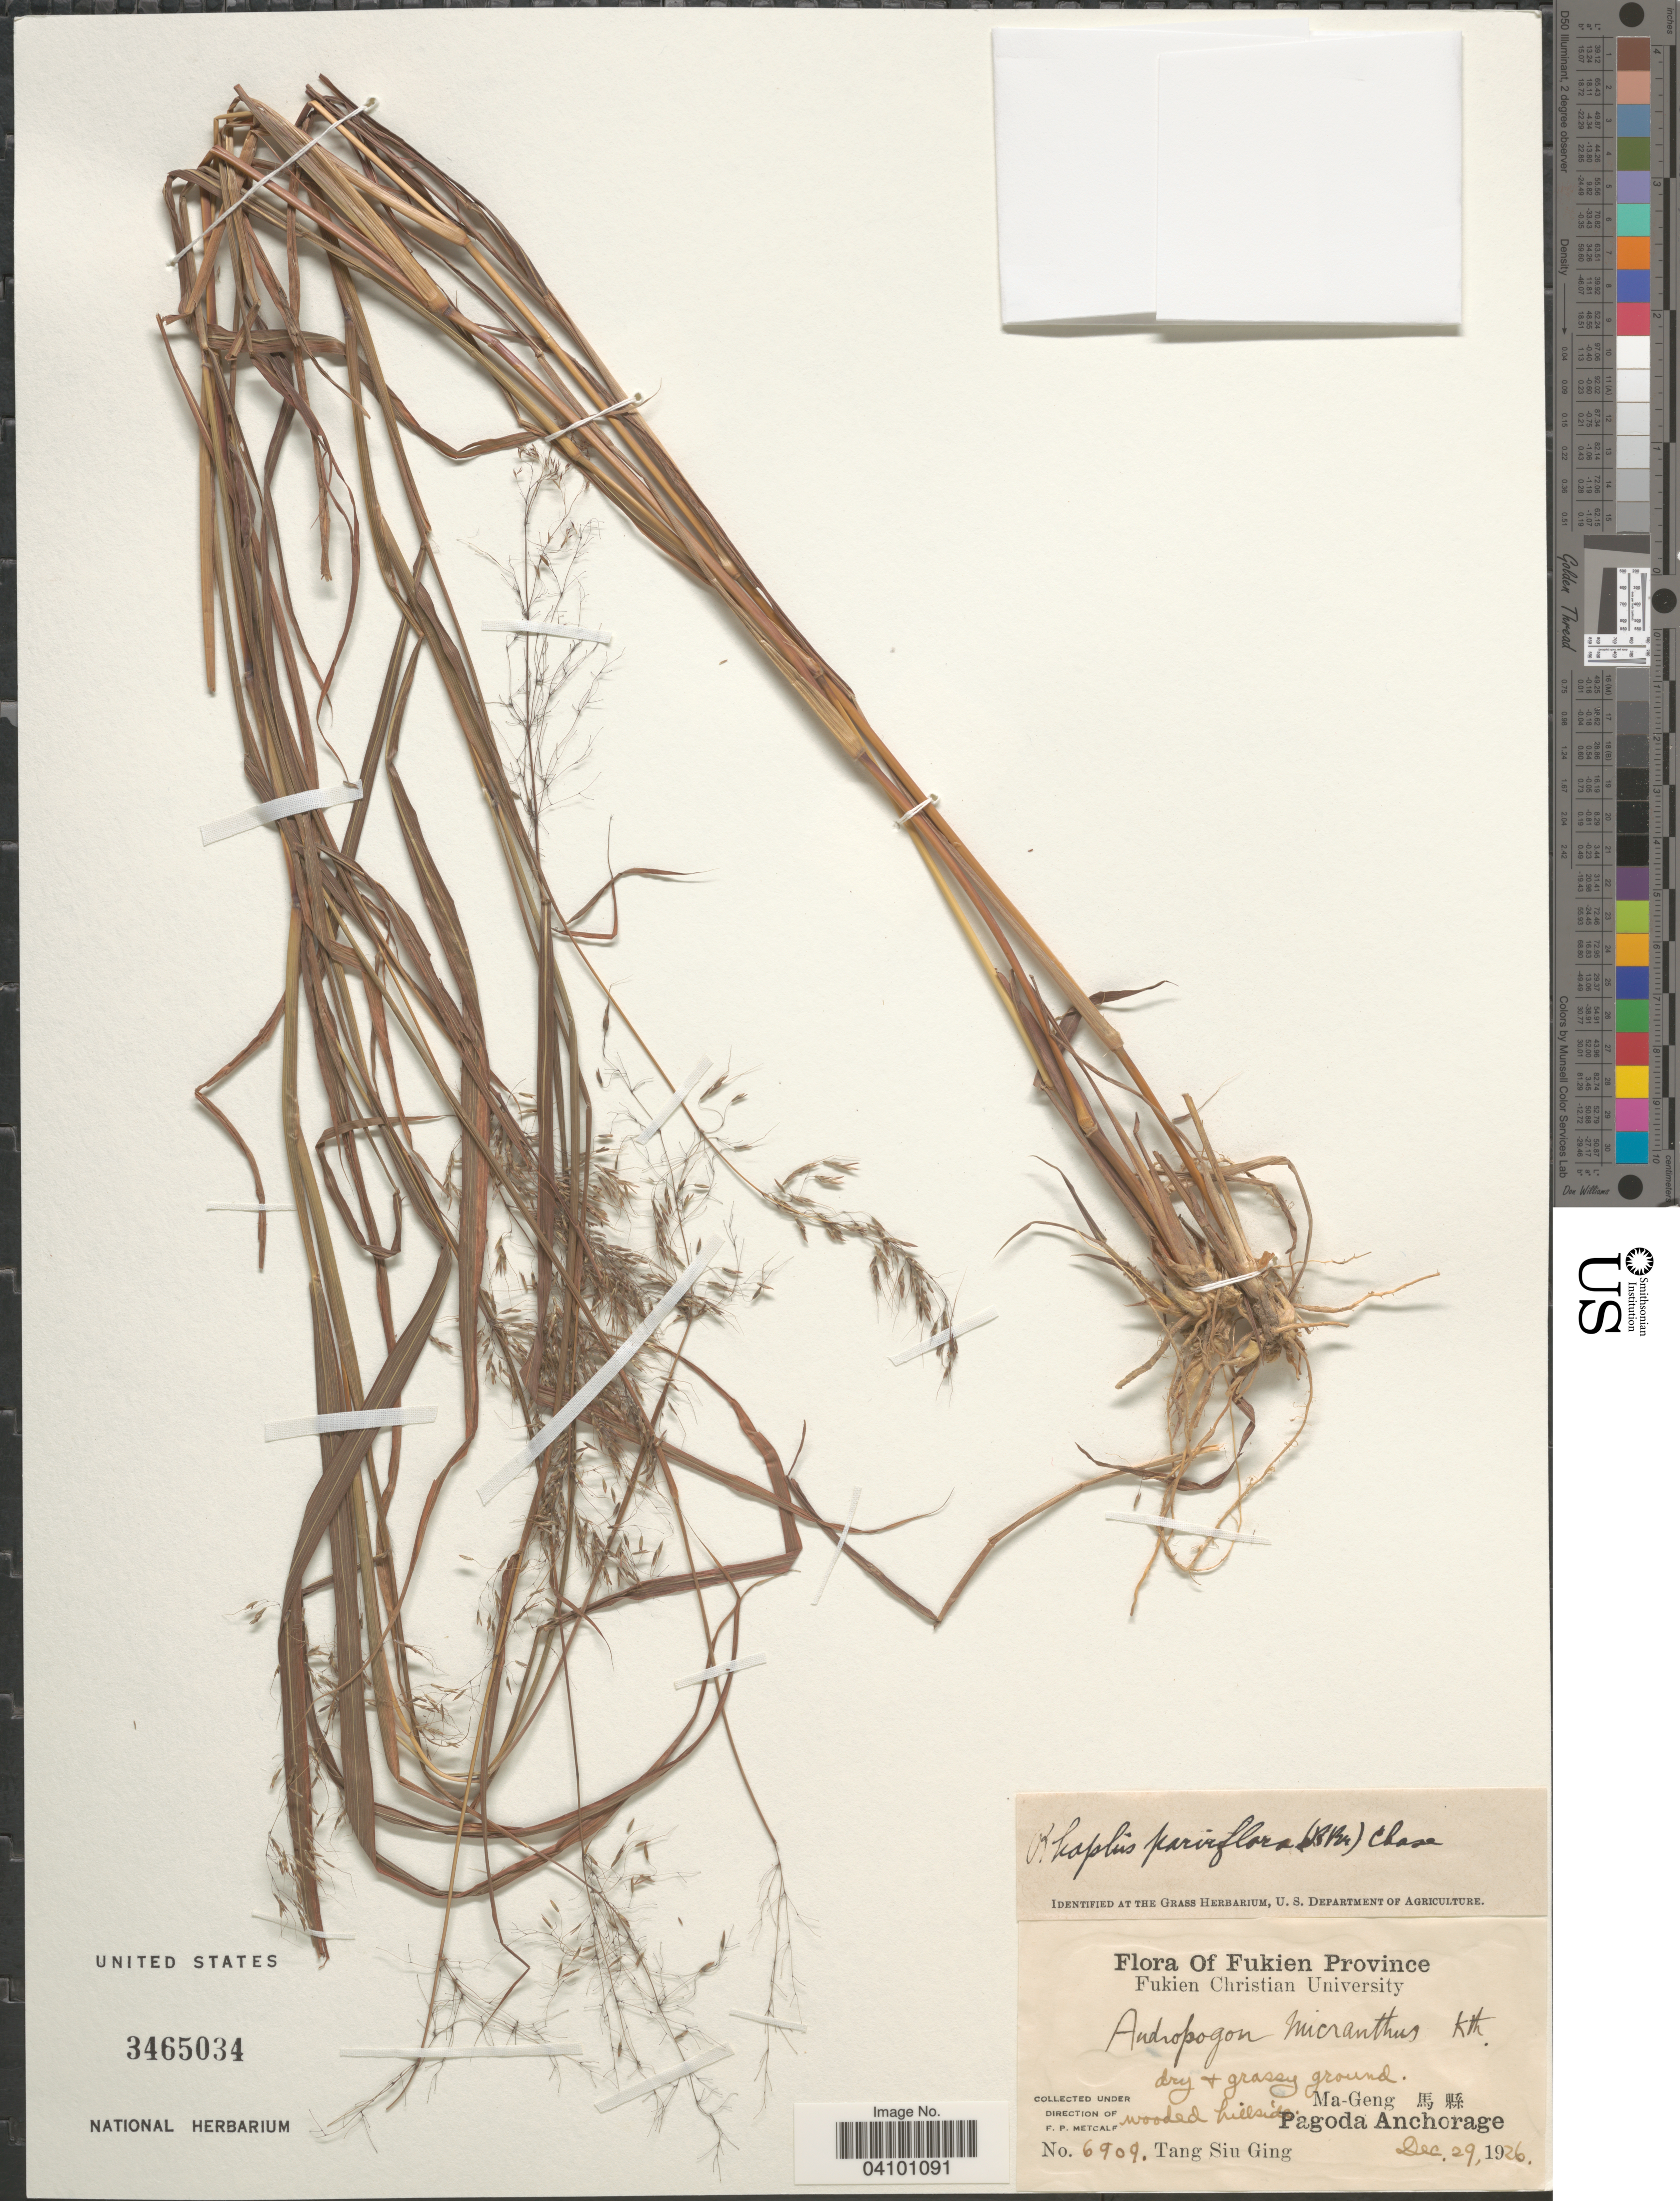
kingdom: Plantae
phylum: Tracheophyta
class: Liliopsida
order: Poales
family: Poaceae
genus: Capillipedium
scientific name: Capillipedium parviflorum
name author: (R. Br.) Stapf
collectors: T. Ging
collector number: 6909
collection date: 1926-12-29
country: China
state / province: Fujian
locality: Fukien Province. Ma-Geng [Foreign script] Pagoda Anchorage.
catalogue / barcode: US 3465034